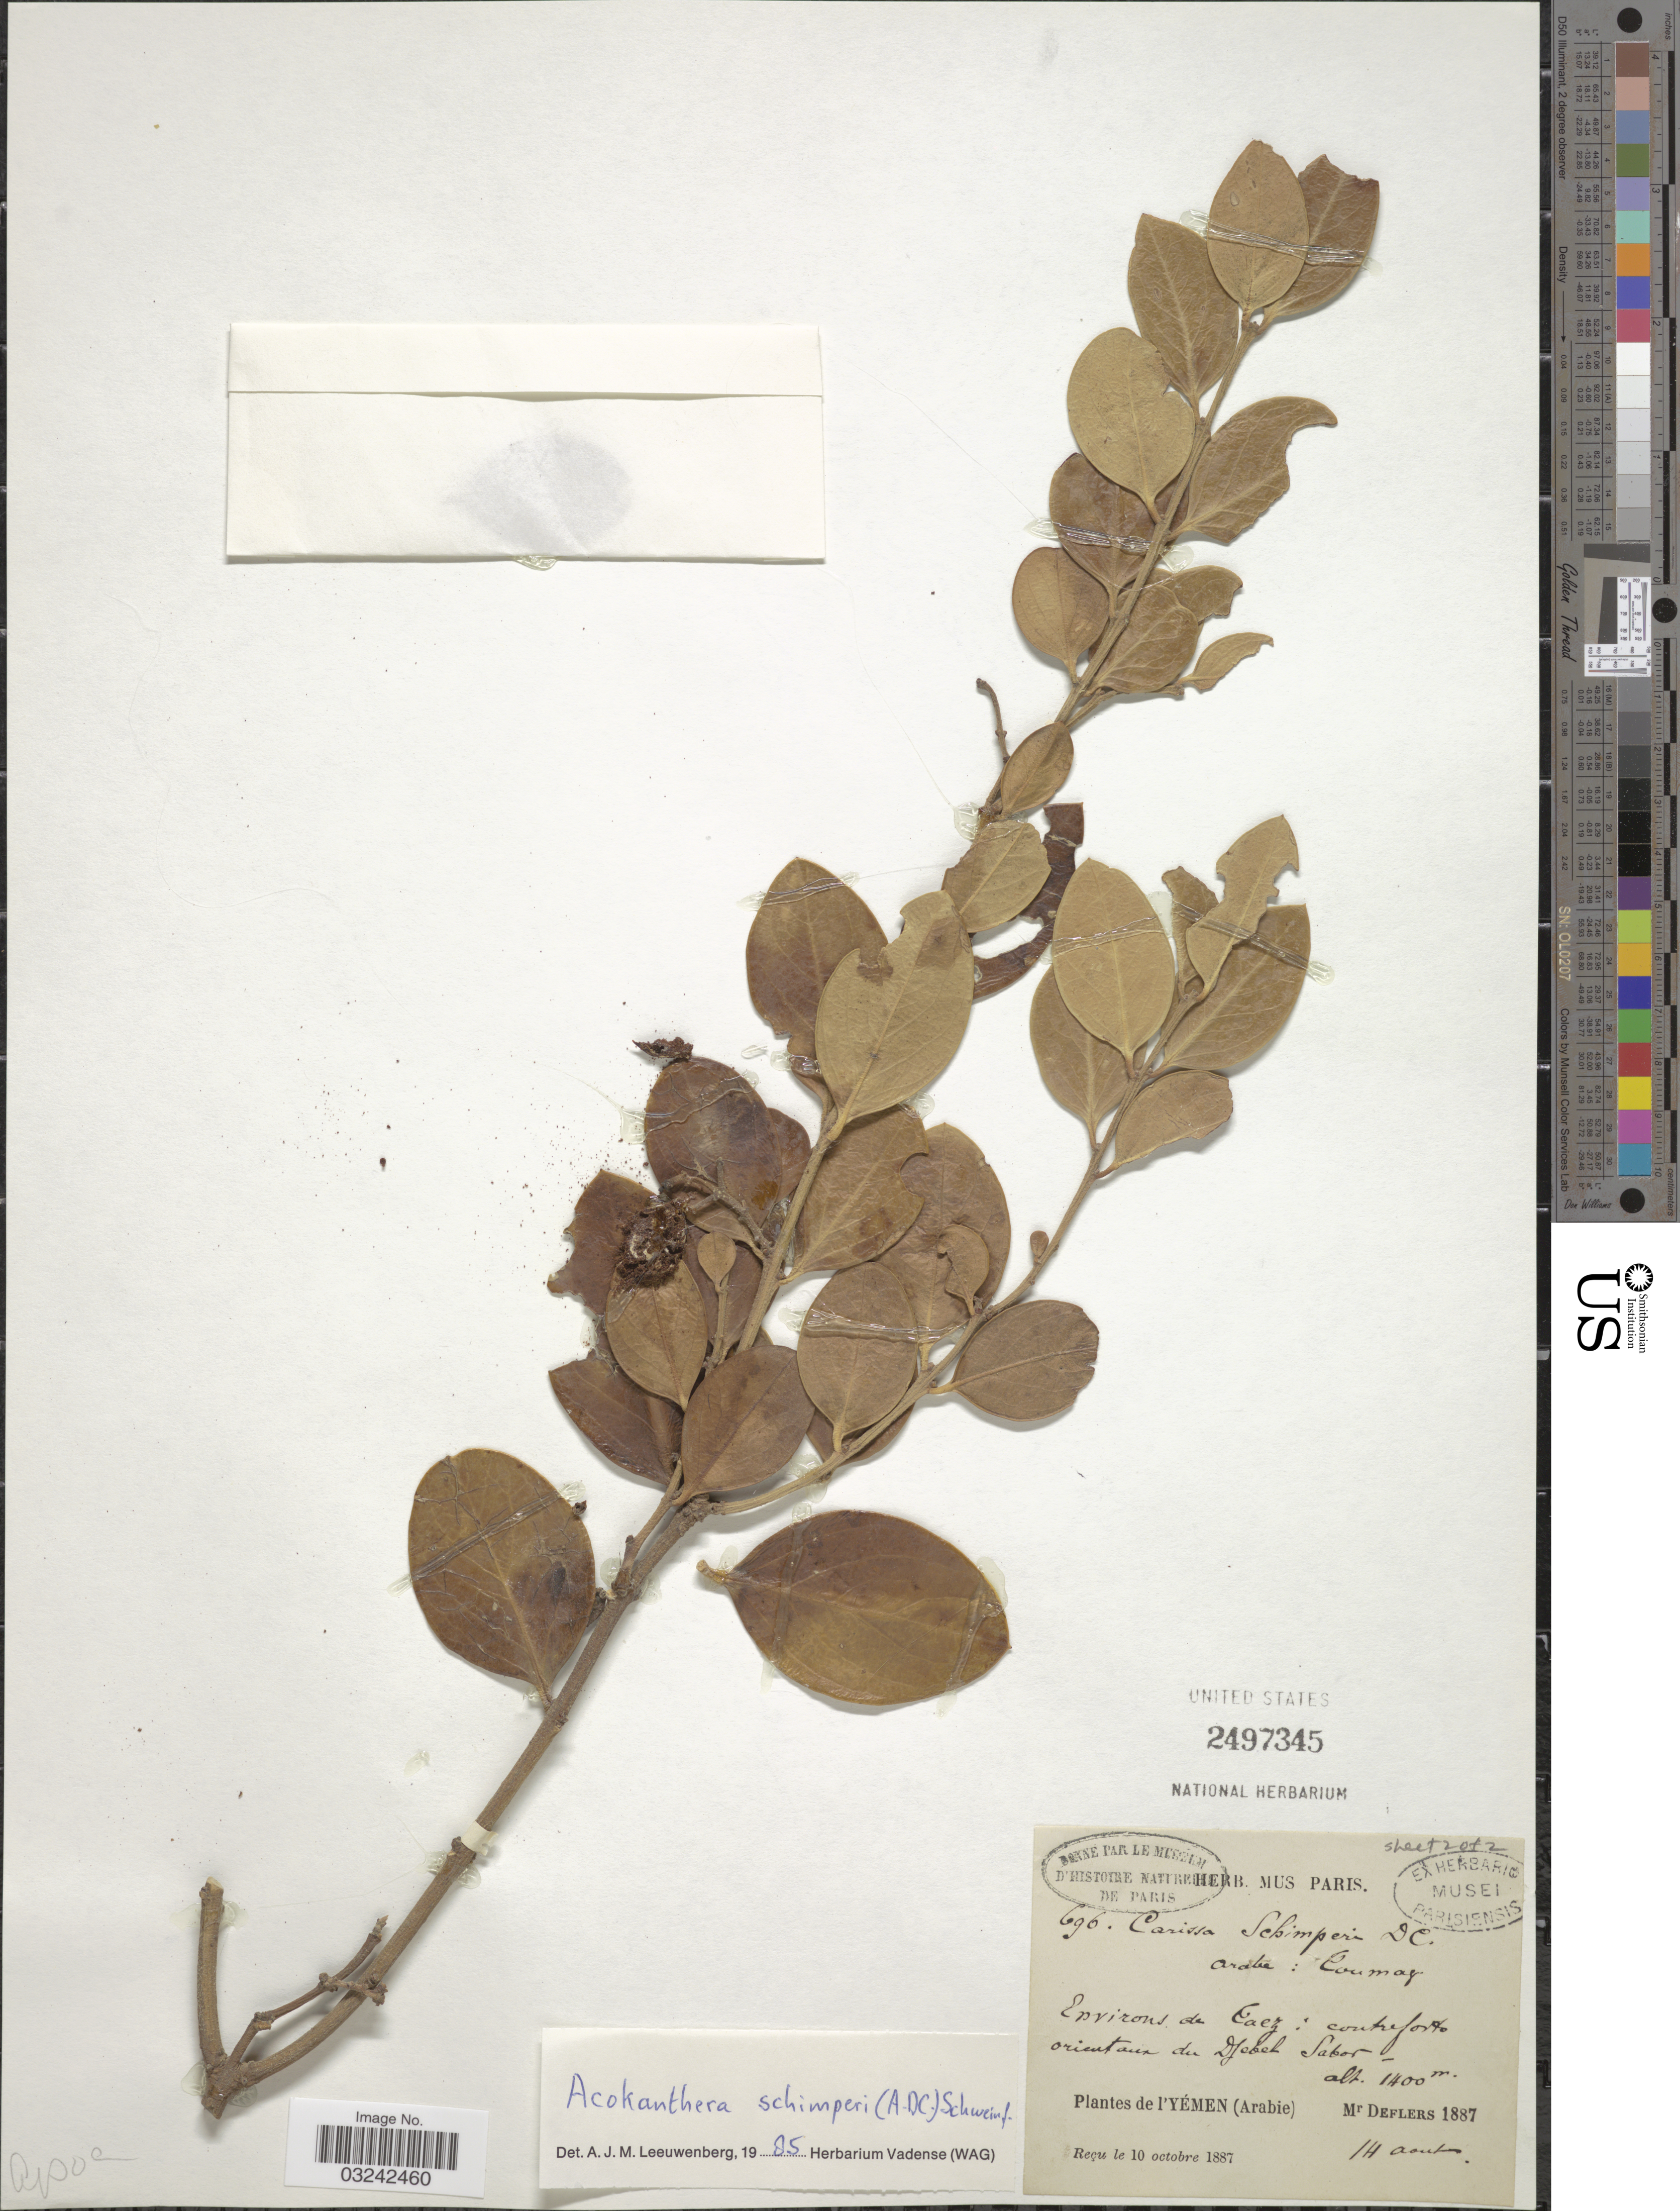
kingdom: Plantae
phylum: Tracheophyta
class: Magnoliopsida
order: Gentianales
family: Apocynaceae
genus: Acokanthera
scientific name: Acokanthera schimperi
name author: (DC.) Schweinf.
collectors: -. Deflers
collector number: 696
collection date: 1887-08-14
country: Yemen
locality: Environs de Taez: coutreforts orientaux du Djebel Sabor. (Arabie).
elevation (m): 1400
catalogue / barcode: US 2497345